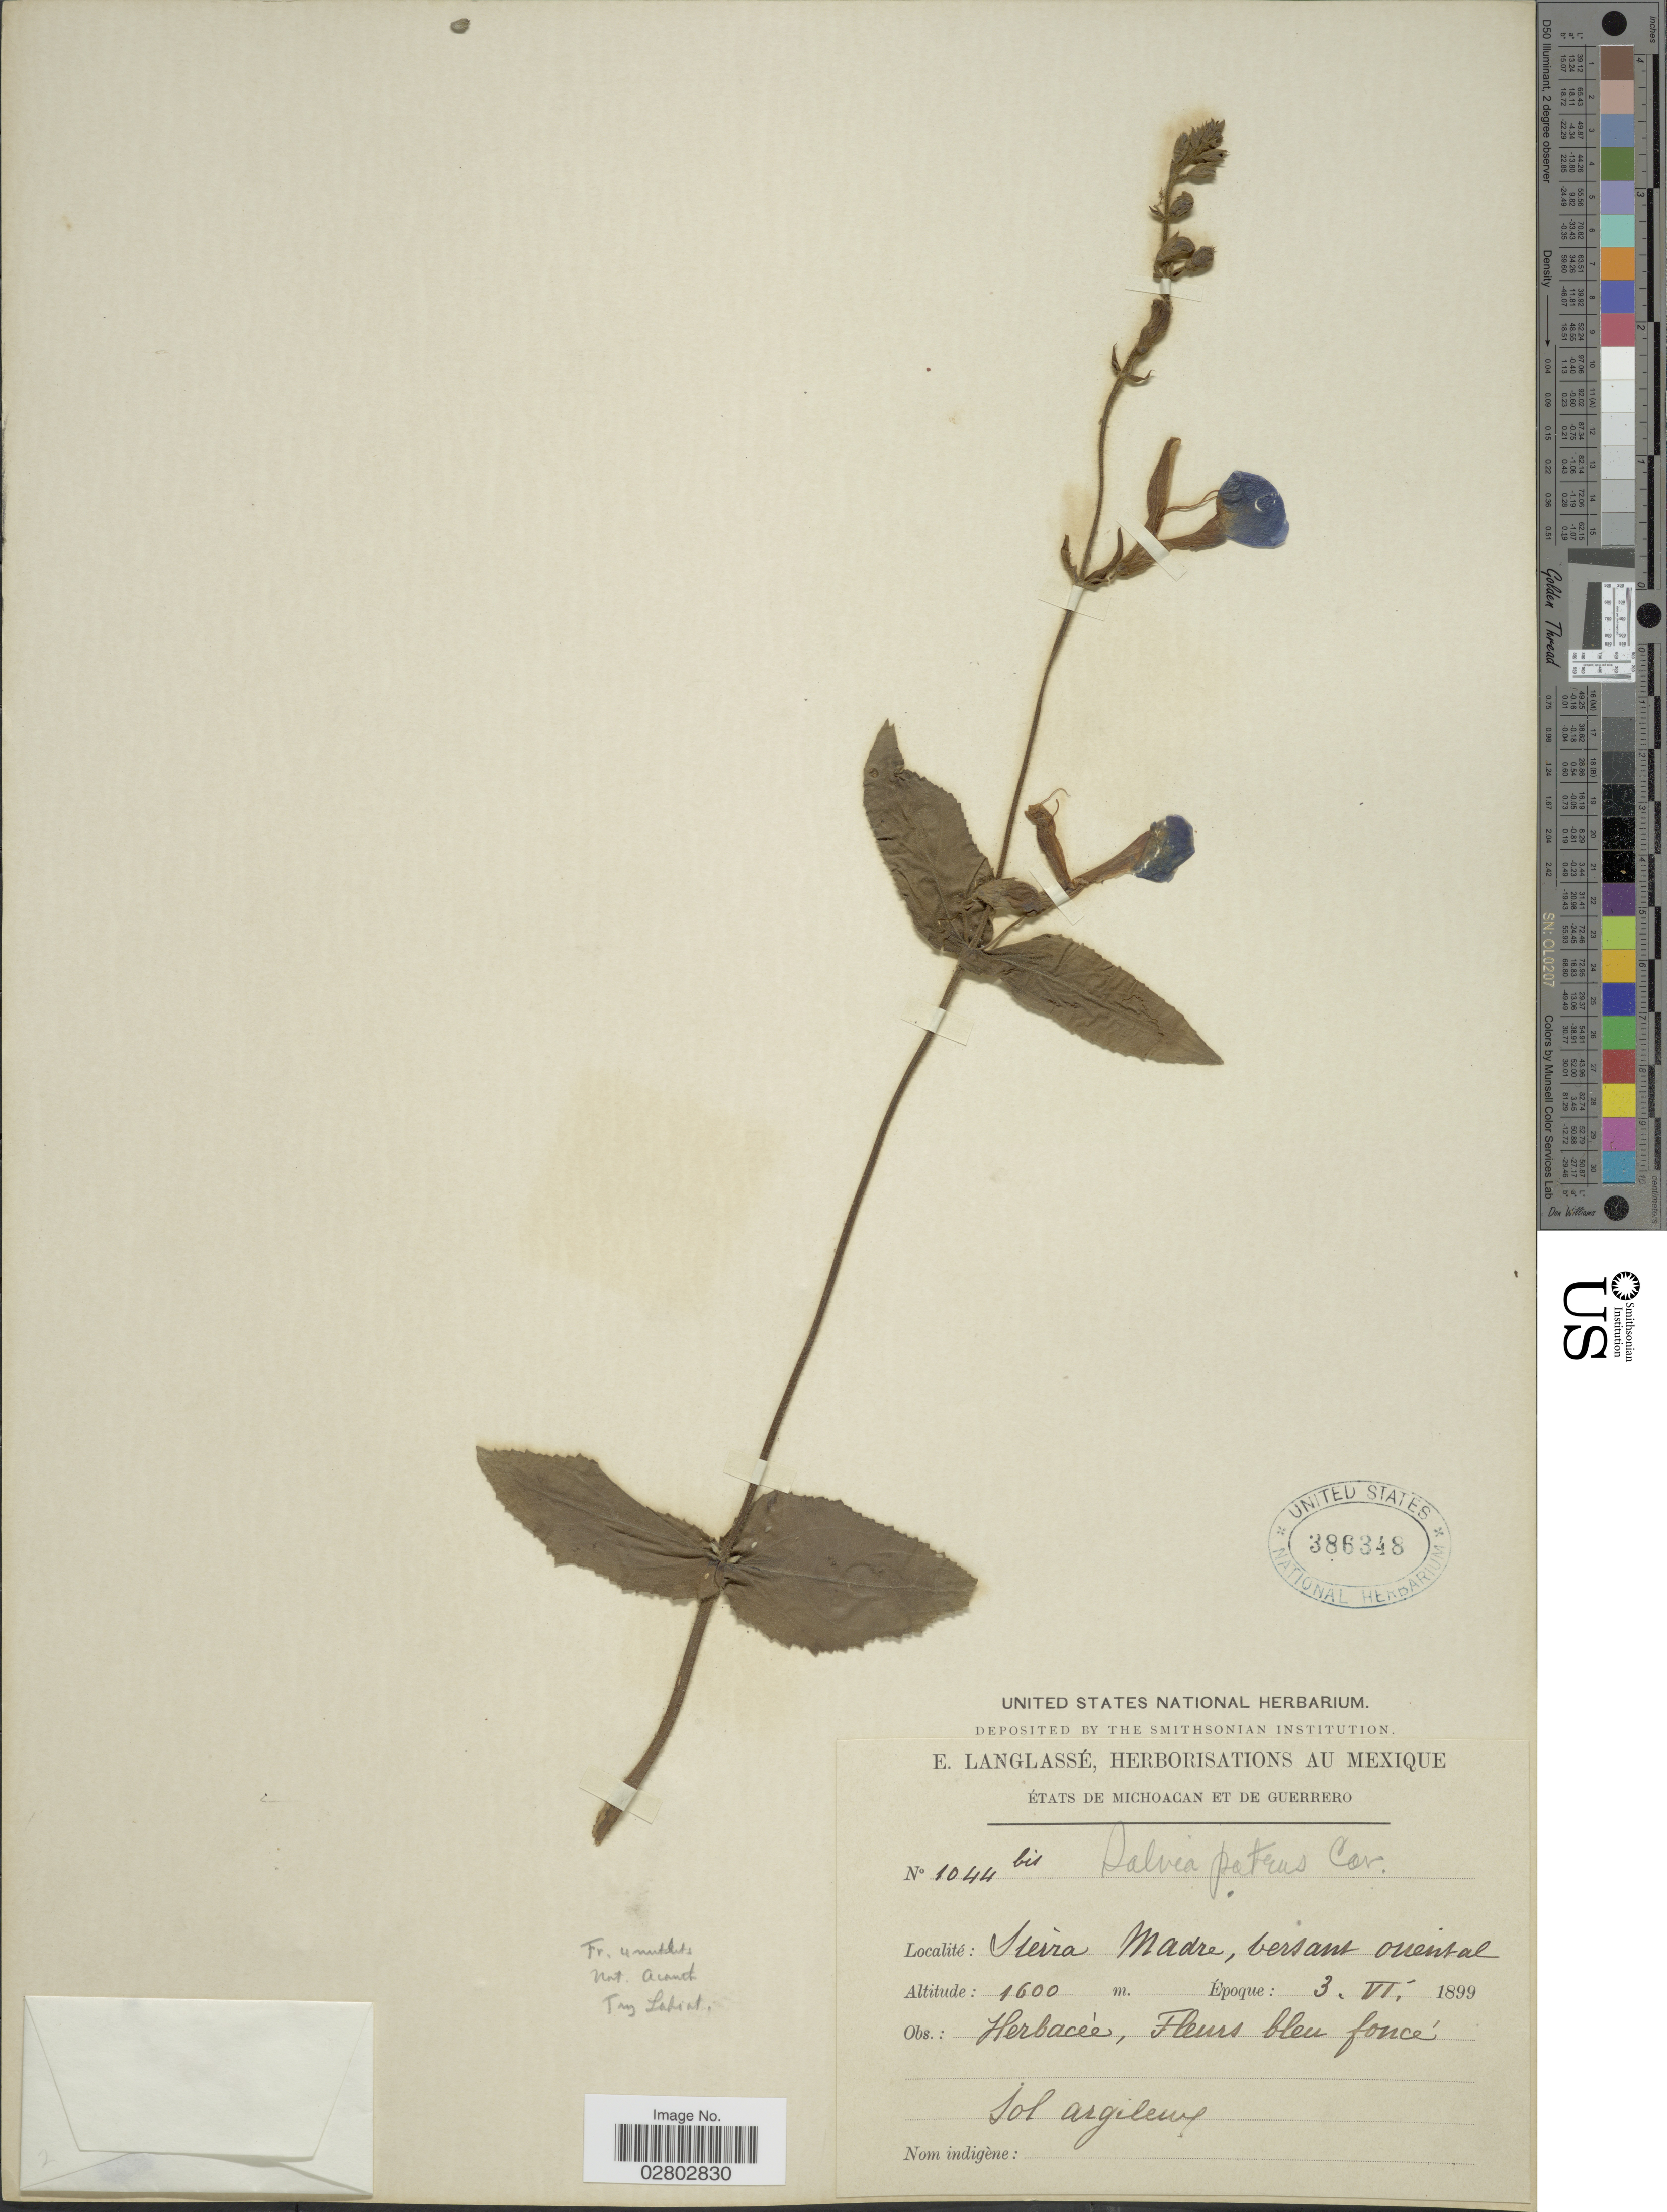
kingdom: Plantae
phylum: Tracheophyta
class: Magnoliopsida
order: Lamiales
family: Lamiaceae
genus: Salvia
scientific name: Salvia patens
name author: Cav.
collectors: E. Langlassé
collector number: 1044bis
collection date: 1899-06-03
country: Mexico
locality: États de Michoacan et De Guerrero, Sierra Madre, versant oriental.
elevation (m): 1600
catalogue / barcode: US 386348